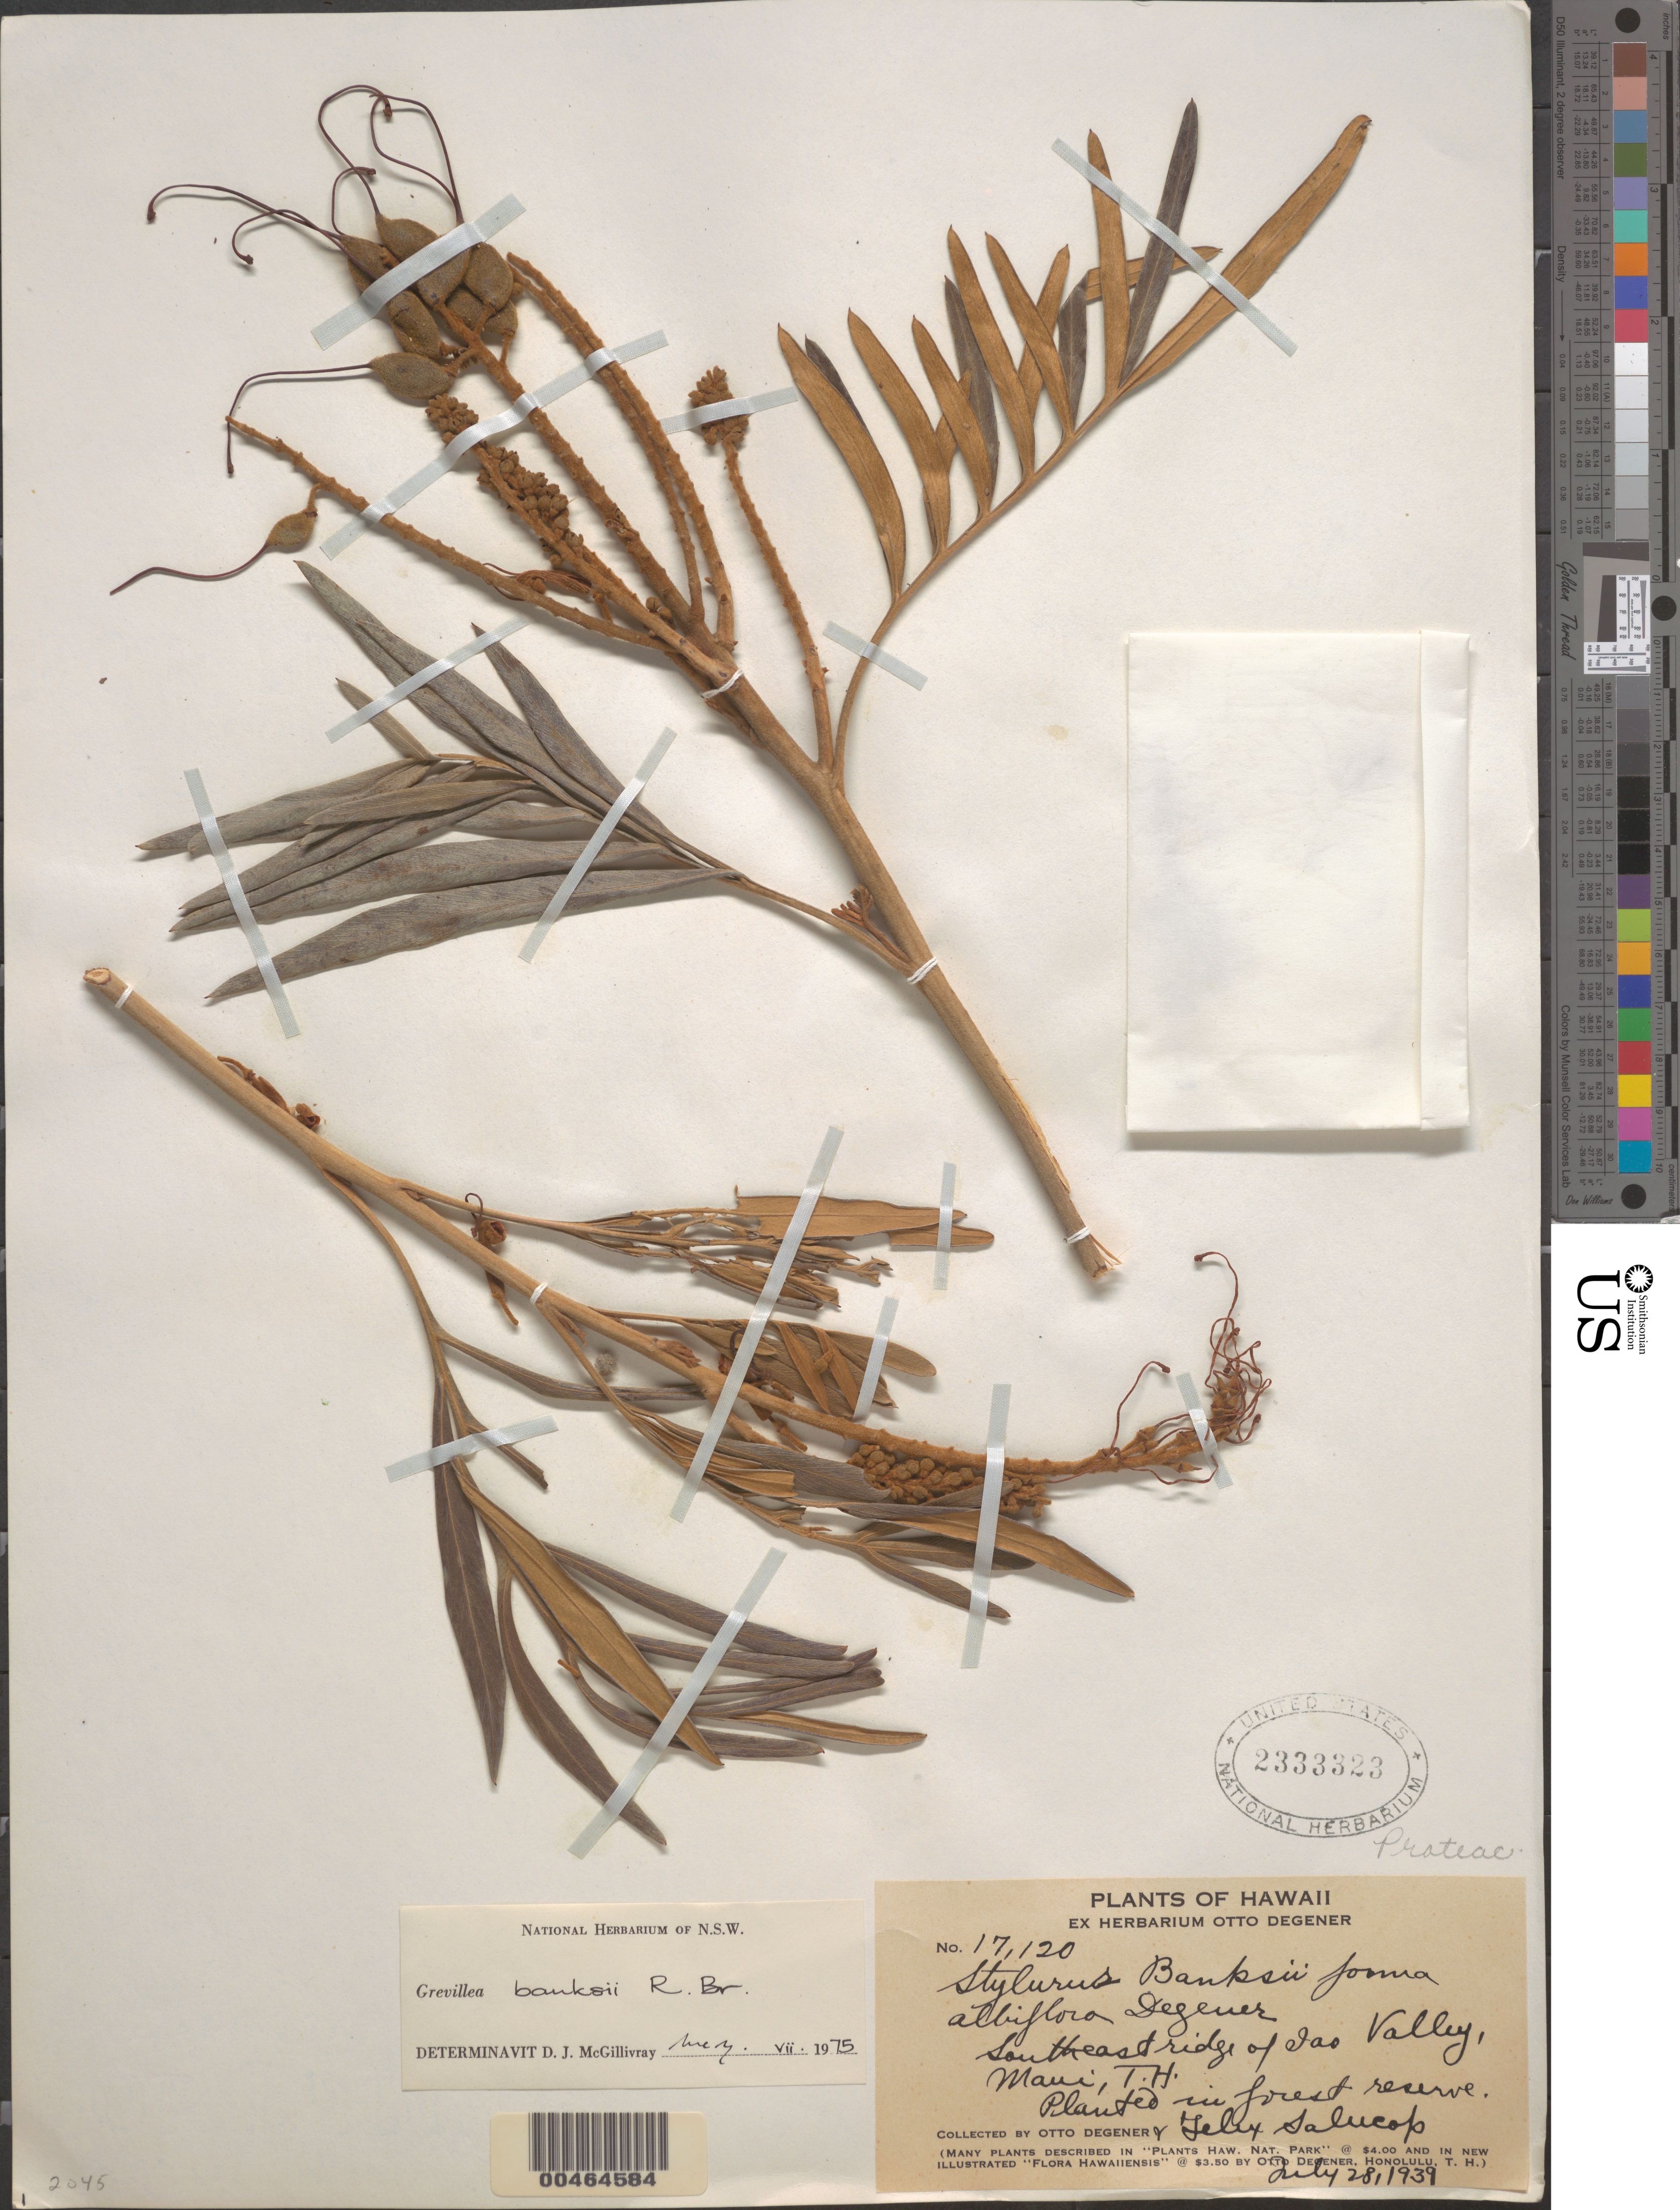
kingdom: Plantae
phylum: Tracheophyta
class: Magnoliopsida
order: Proteales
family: Proteaceae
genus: Grevillea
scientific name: Grevillea banksii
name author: R. Br.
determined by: McGillivray, Donald J.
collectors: O. Degener & F. Salucop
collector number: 17120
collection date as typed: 28 Jul 1939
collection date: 1939-07-28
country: United States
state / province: Hawaii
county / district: Maui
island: Maui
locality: SE ridge of Iao Valley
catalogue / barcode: US 2333323